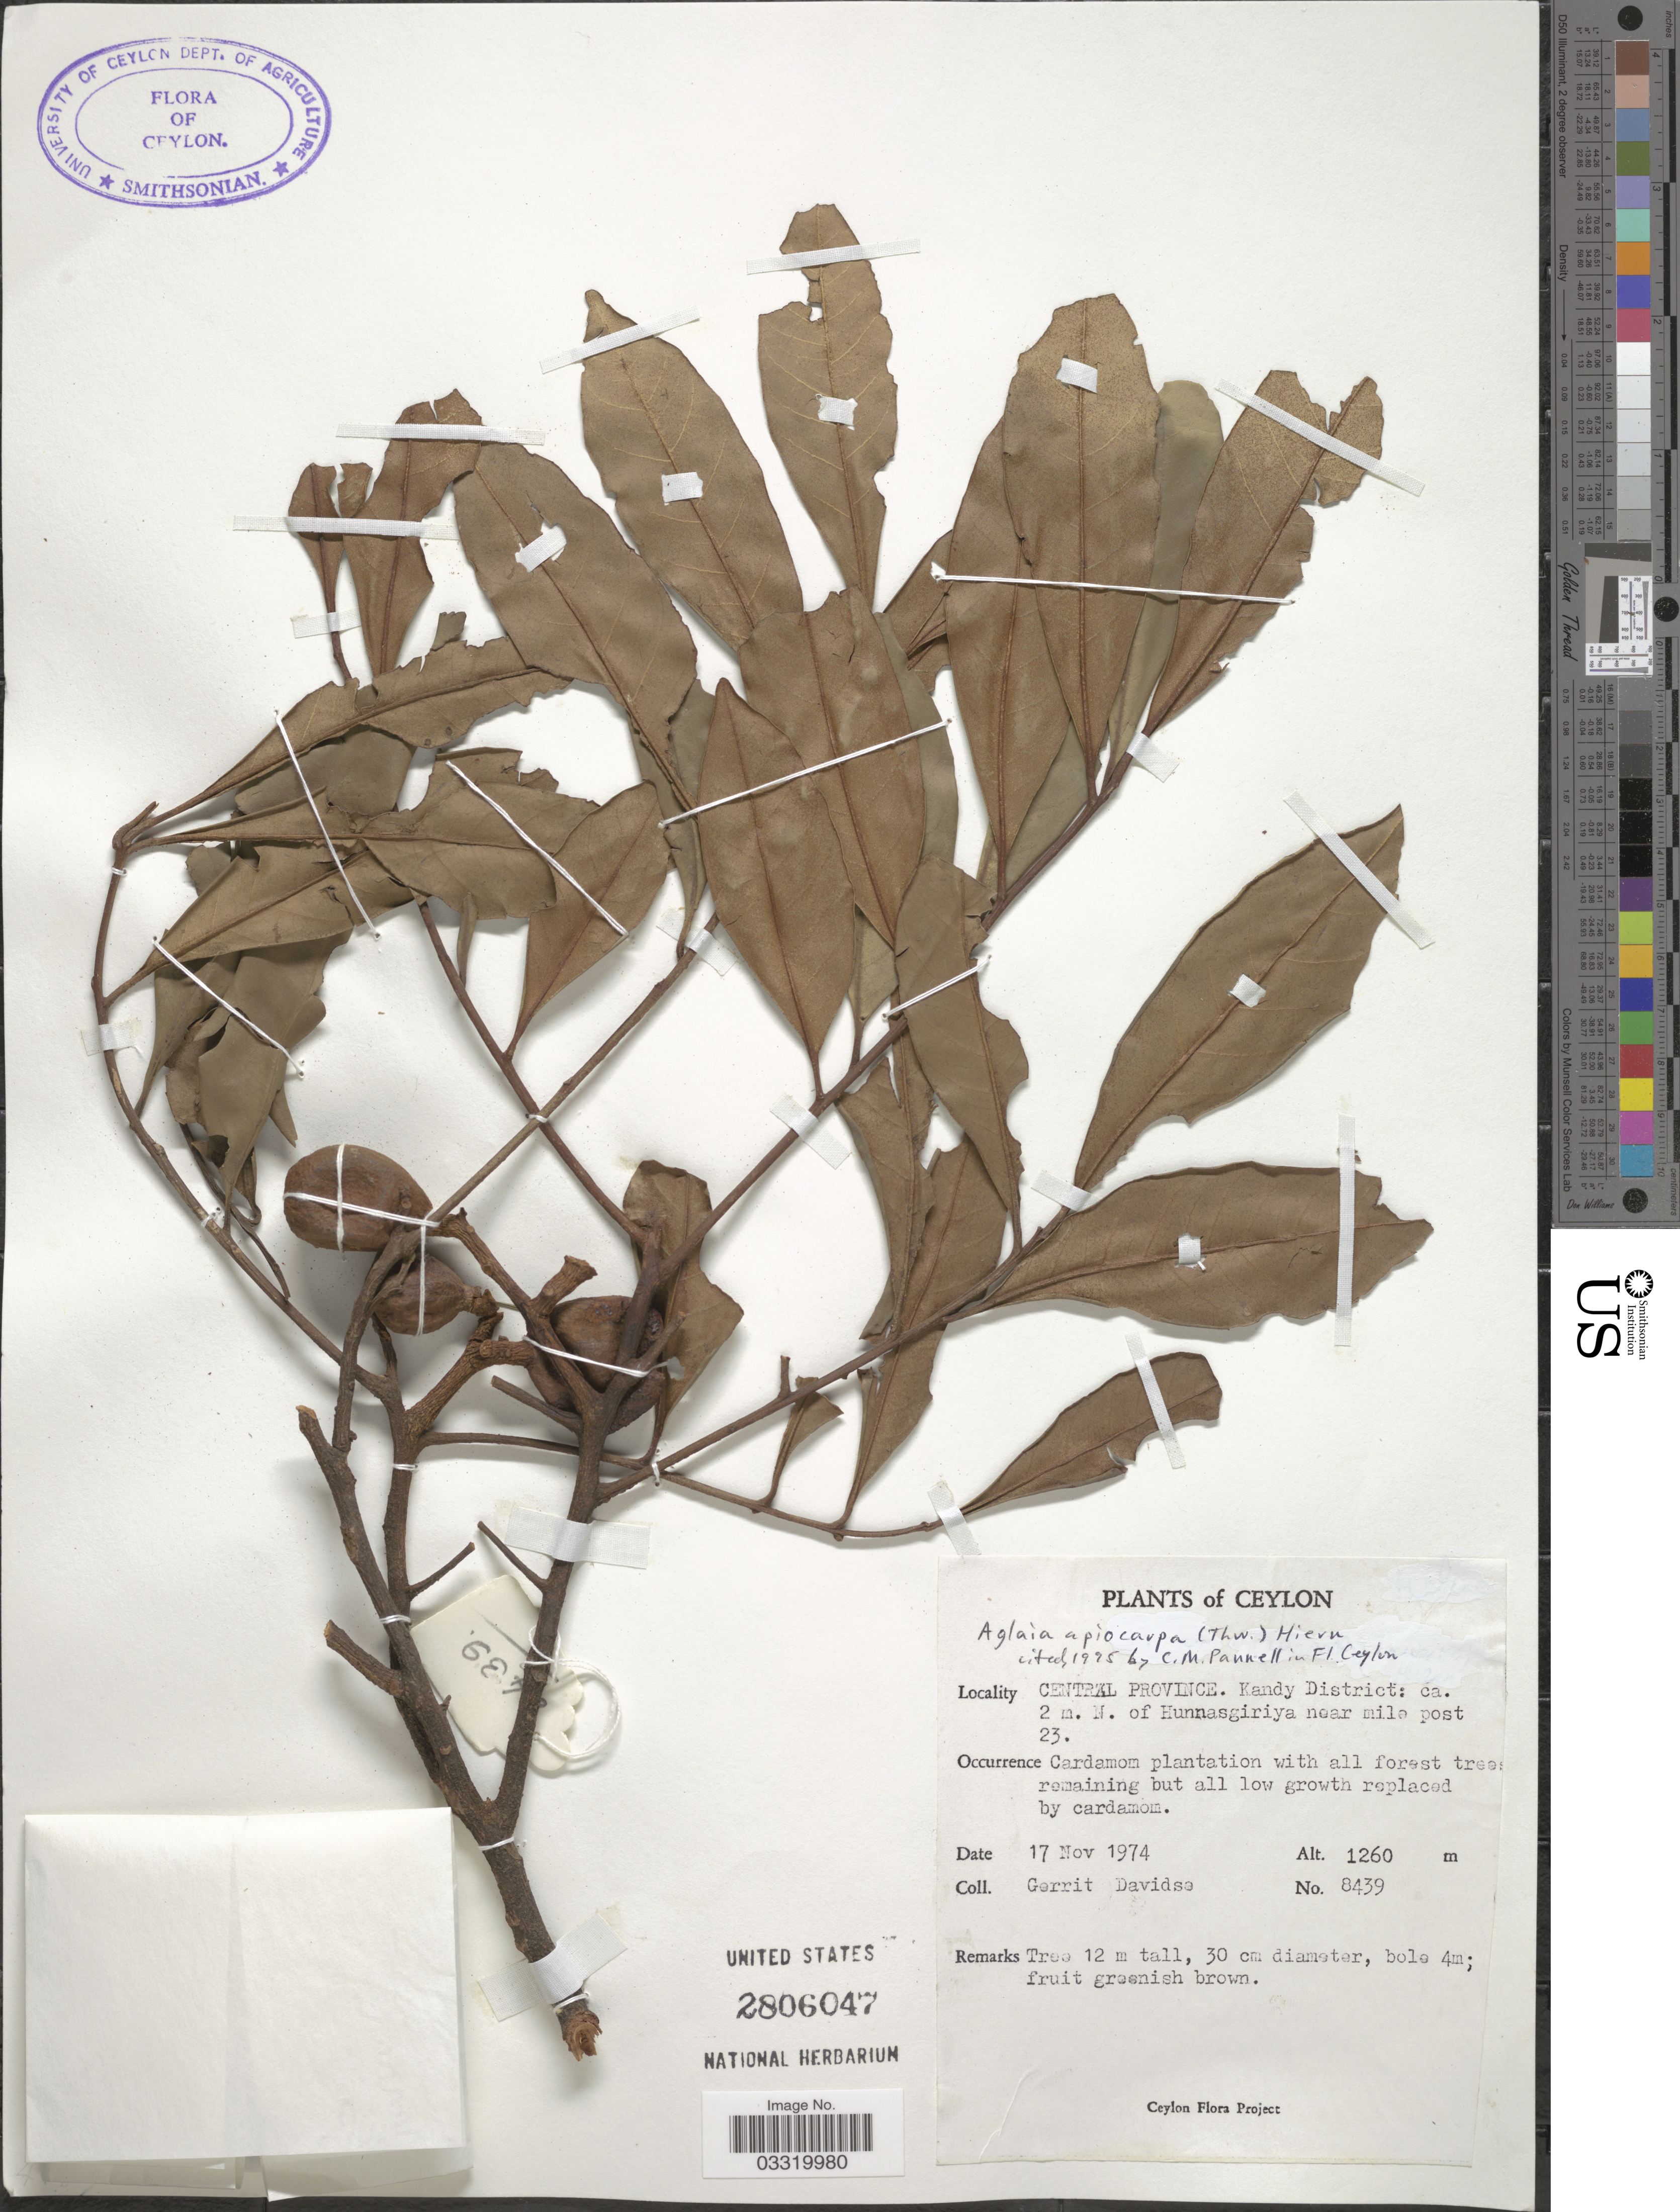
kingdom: Plantae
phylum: Tracheophyta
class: Magnoliopsida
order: Sapindales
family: Meliaceae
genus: Aglaia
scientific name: Aglaia apiocarpa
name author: Hiern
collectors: G. Davidse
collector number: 8439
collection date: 1974-11-17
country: Sri Lanka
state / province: Central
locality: Ceylon. Kandy District: ca. 2 m. N. of Hunnasgiriya near mile post 23.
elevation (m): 1260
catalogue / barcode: US 2806047